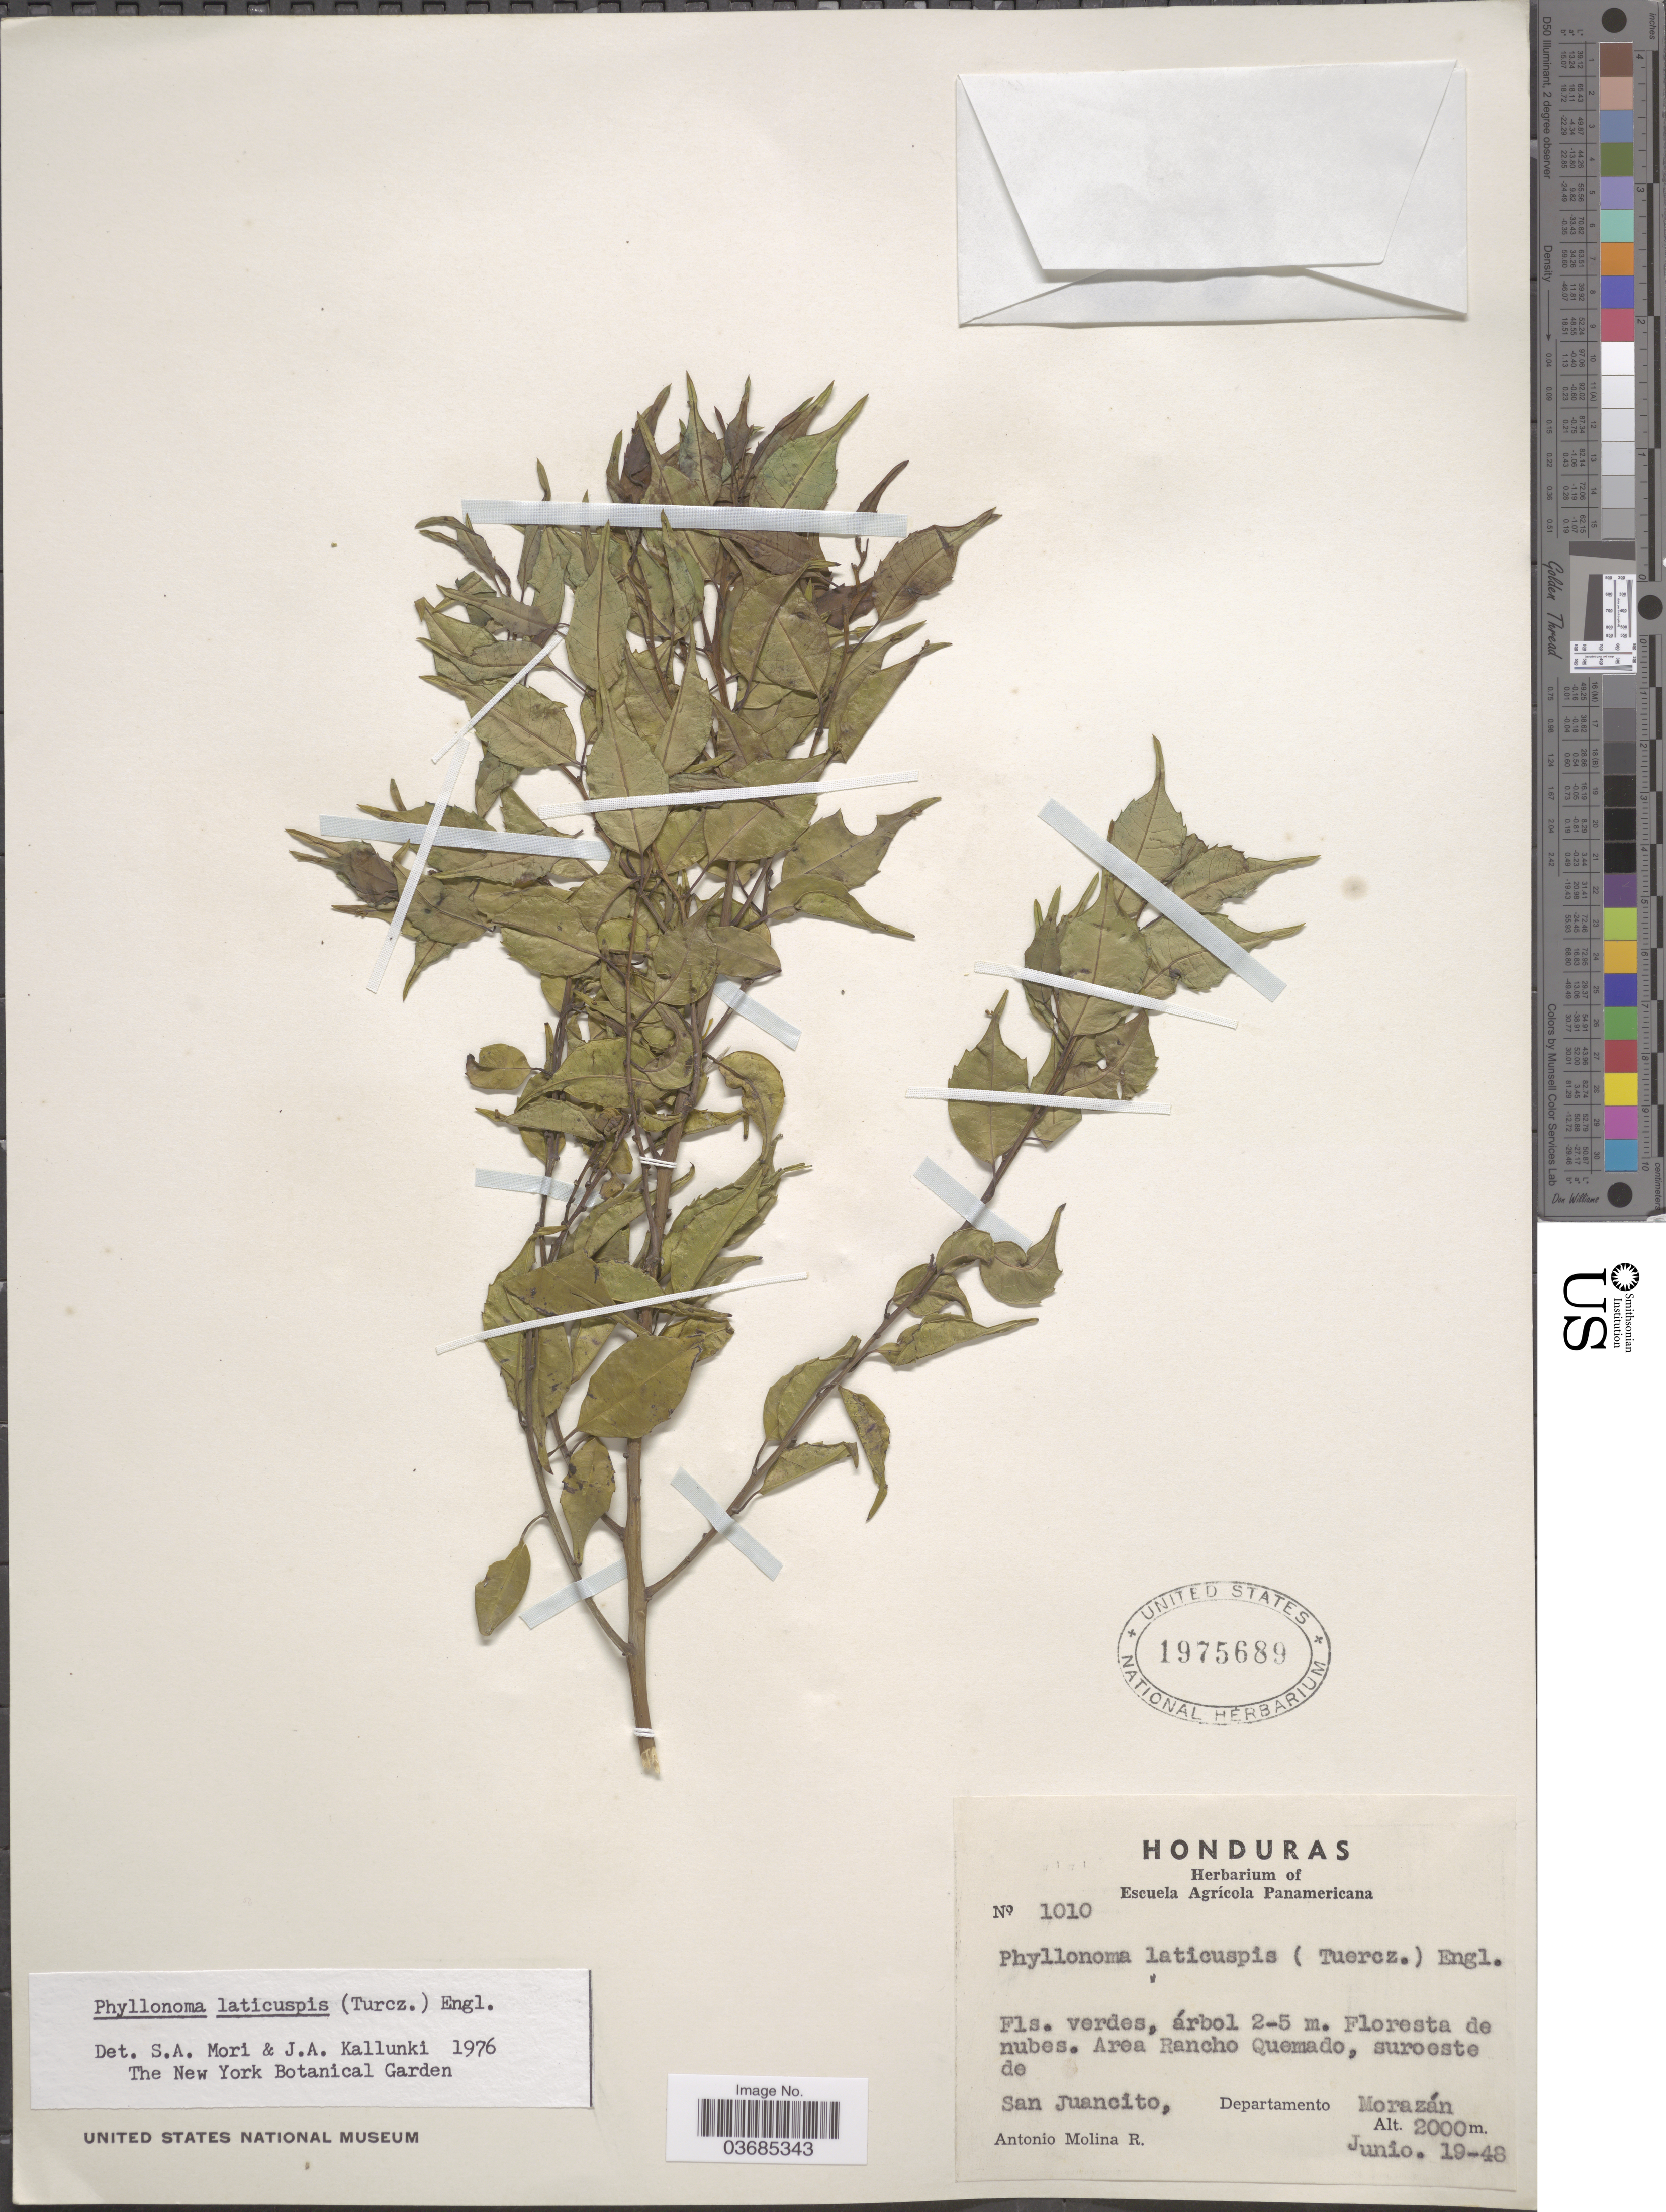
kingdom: Plantae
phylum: Tracheophyta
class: Magnoliopsida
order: Aquifoliales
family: Phyllonomaceae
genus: Phyllonoma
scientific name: Phyllonoma laticuspis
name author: (Turcz.) Engl.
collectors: A. Molina R.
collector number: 1010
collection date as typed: Transcribed d/m/y: 19/6/48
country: Honduras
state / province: Fco. Morazán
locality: Area Rancho Quemado, suroeste de San Juancito, Departamento Morazán.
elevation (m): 2000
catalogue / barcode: US 1975689